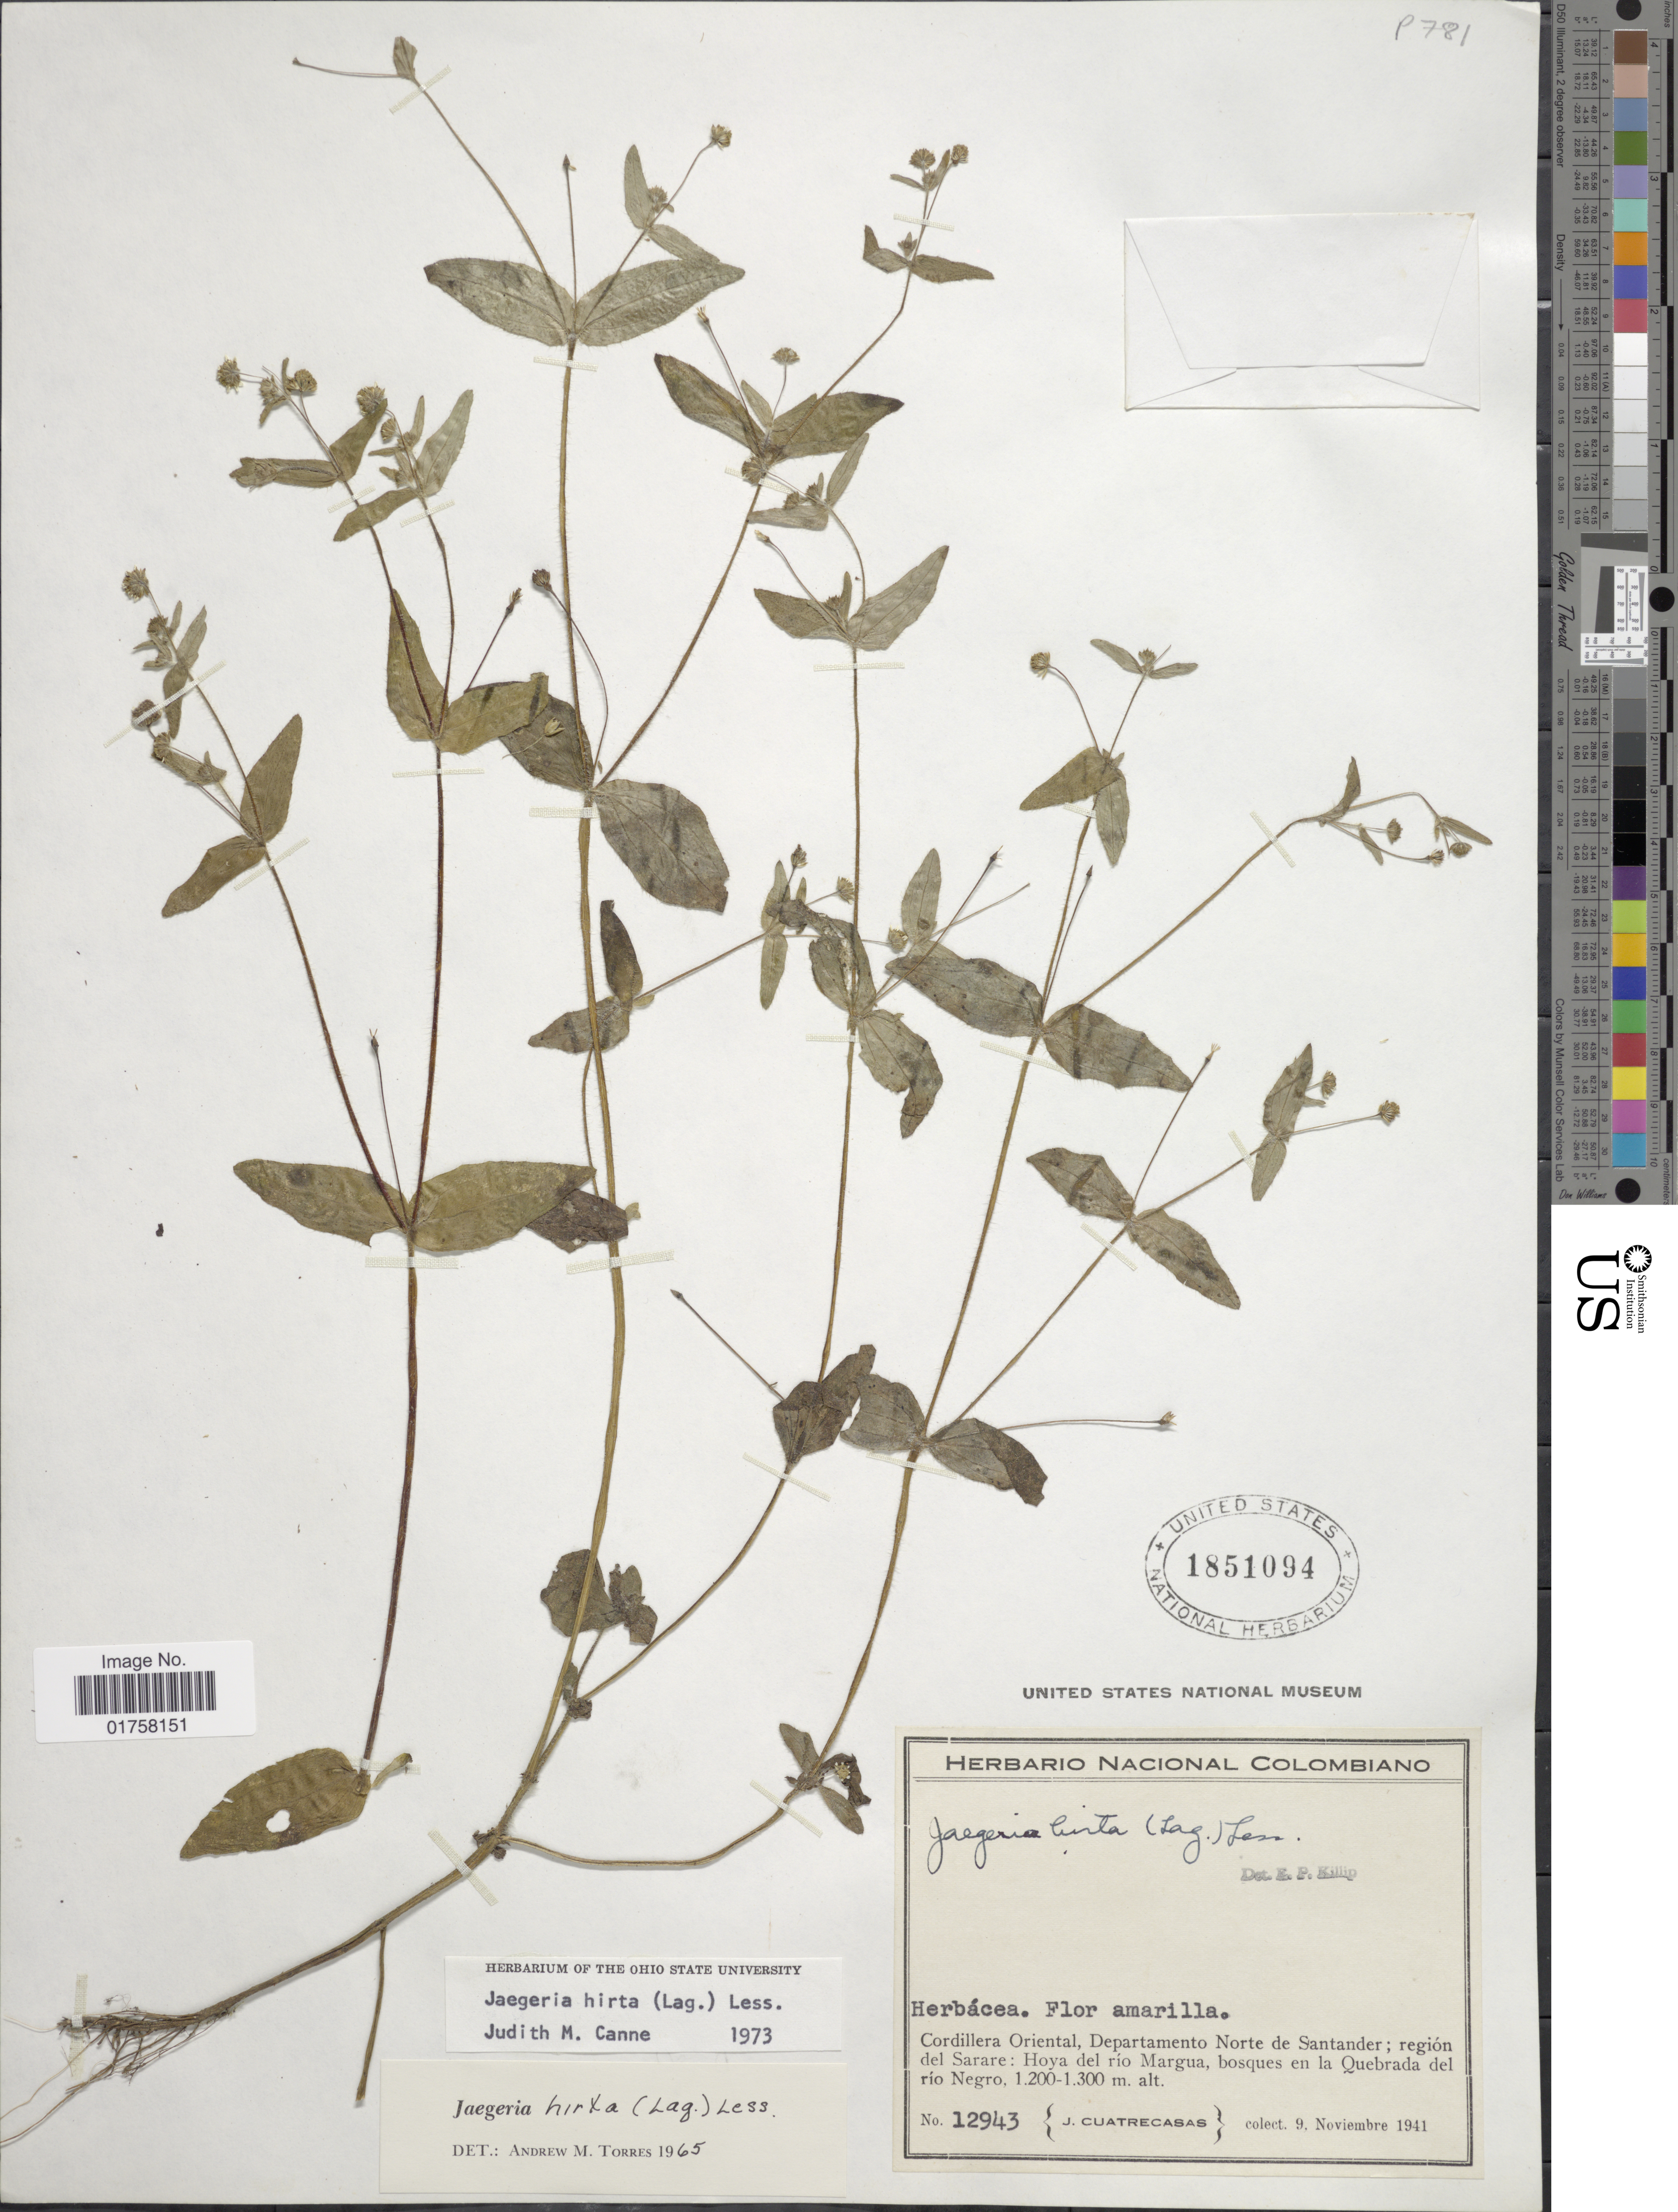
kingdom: Plantae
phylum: Tracheophyta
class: Magnoliopsida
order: Asterales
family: Asteraceae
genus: Jaegeria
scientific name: Jaegeria hirta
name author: (Lag.) Less.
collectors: J. Cuatrecasas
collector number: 12943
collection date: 1941-11-09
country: Colombia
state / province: Norte de Santander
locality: Cordillera Oriental; región del Sarare: Hoya del río Margua, bosques en la Quebrada del río Negro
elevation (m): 1200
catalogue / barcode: US 1851094